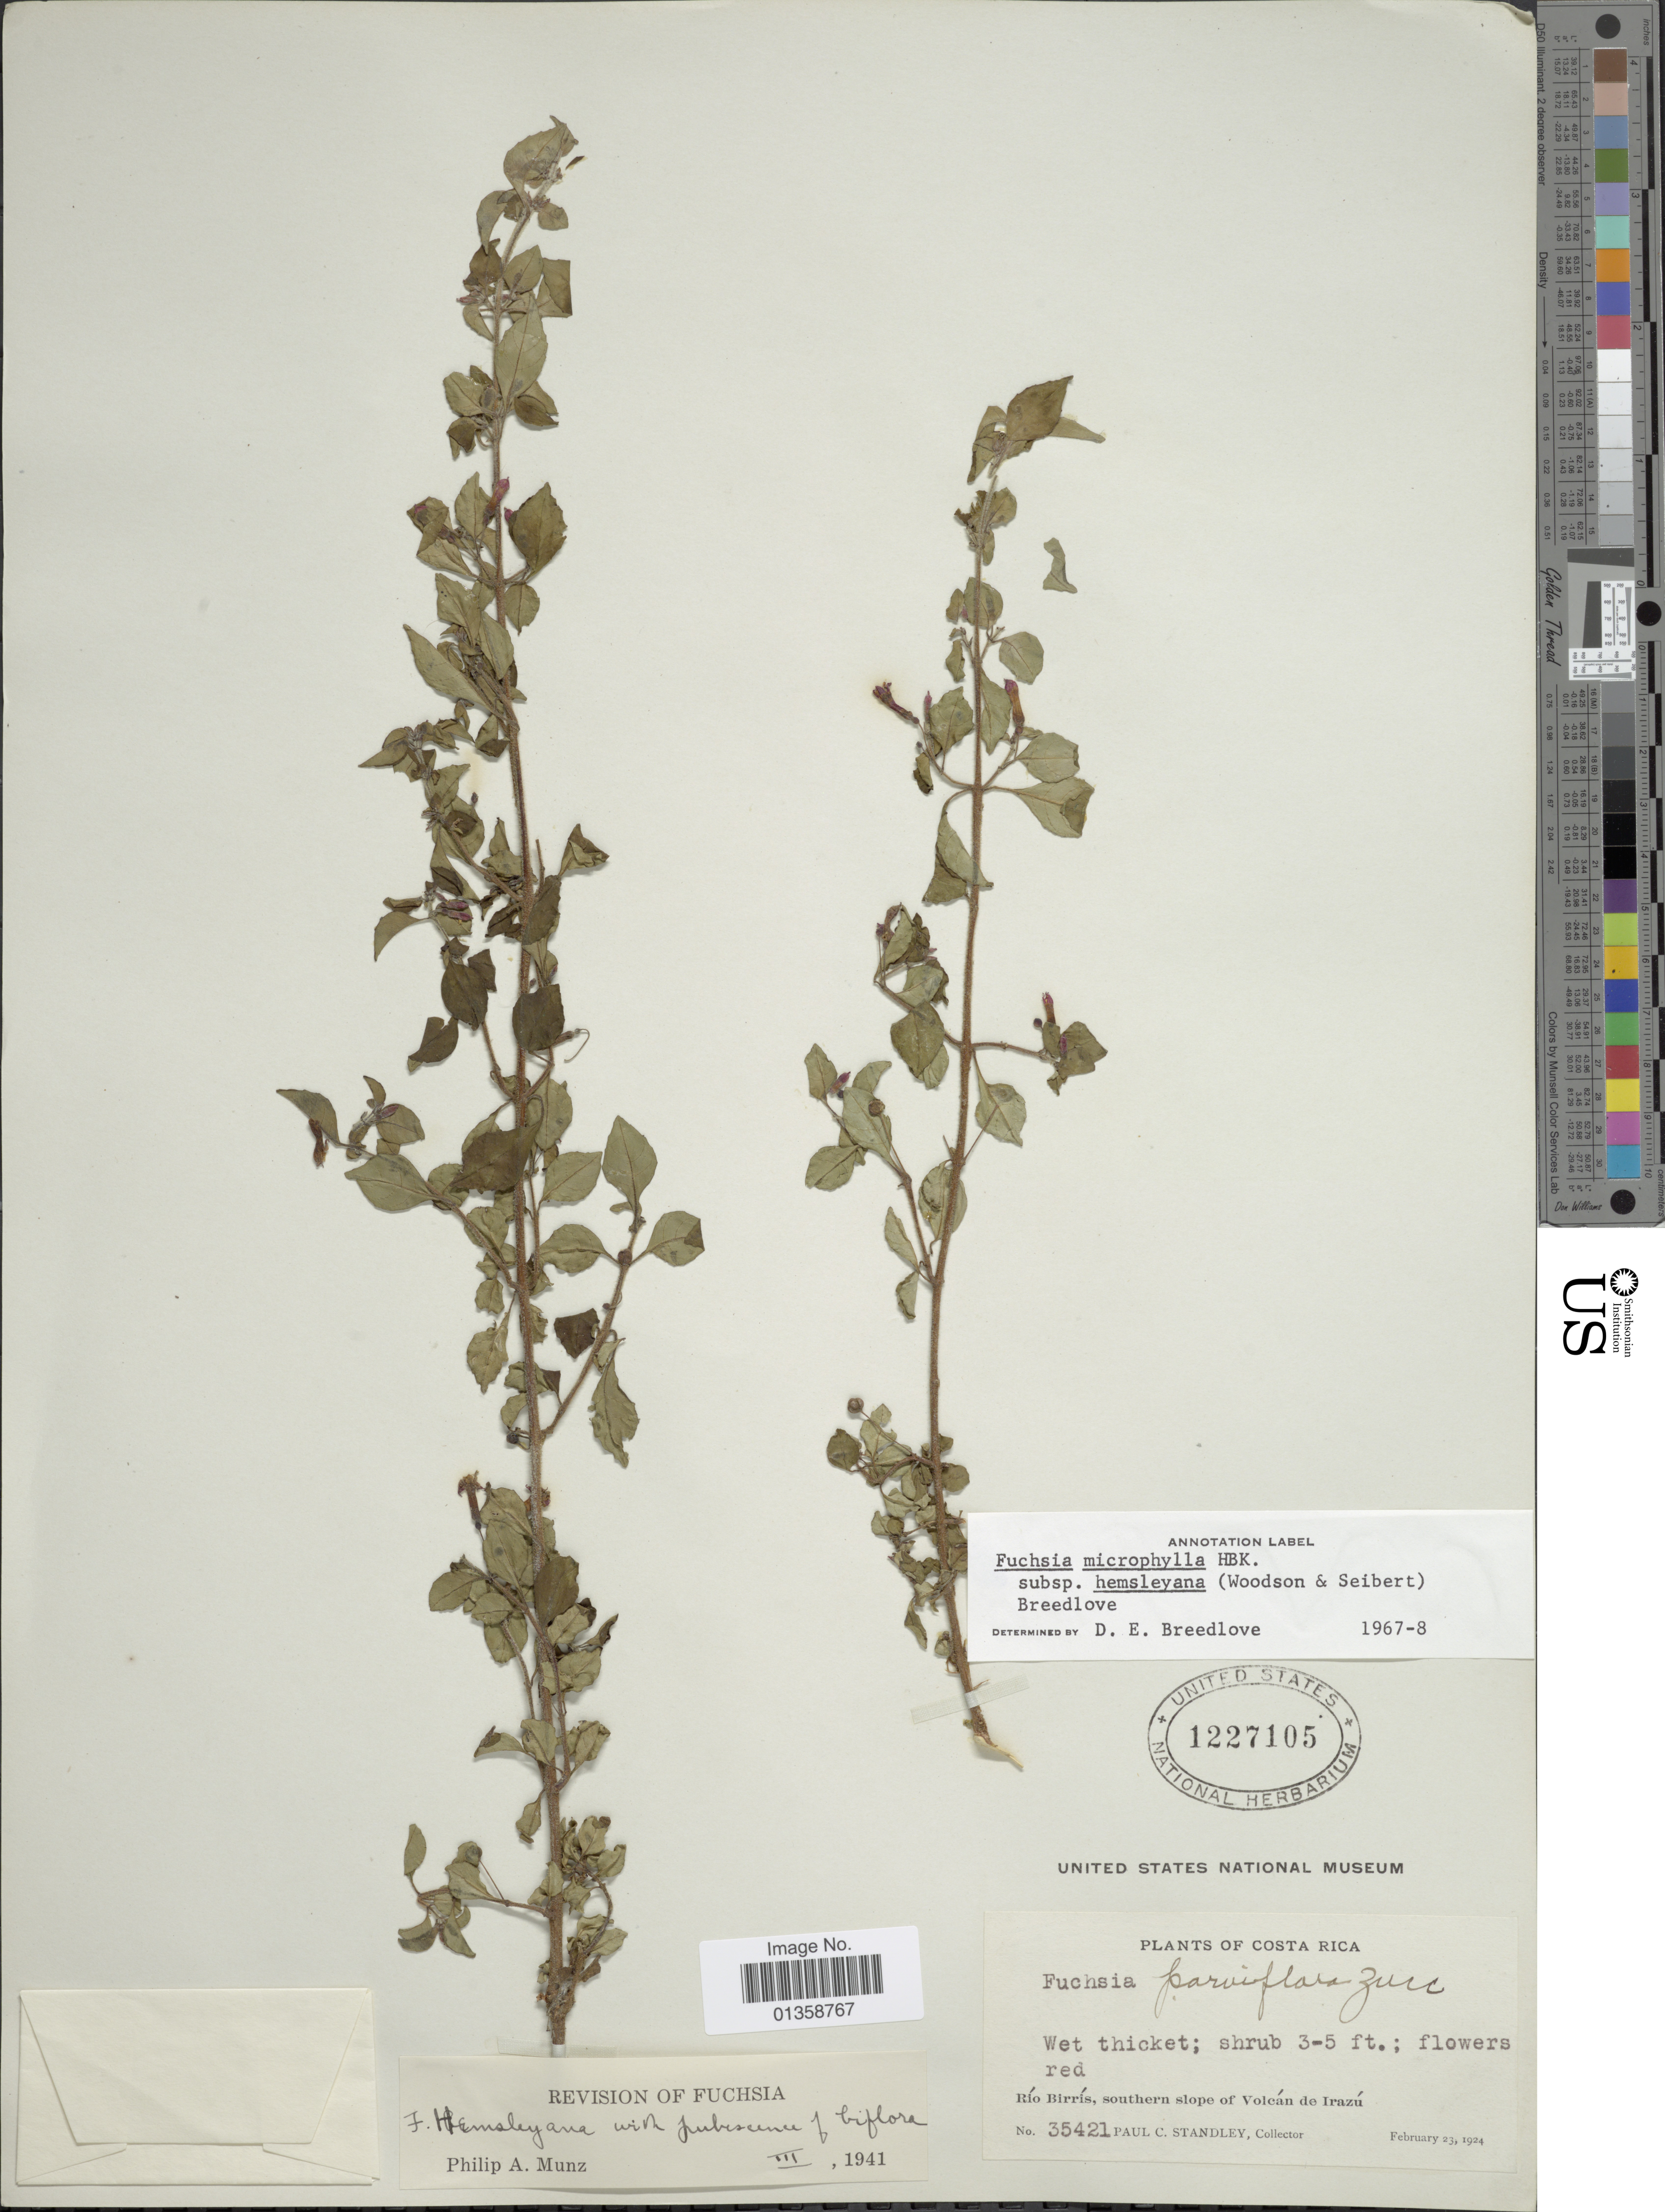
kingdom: Plantae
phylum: Tracheophyta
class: Magnoliopsida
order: Myrtales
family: Onagraceae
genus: Fuchsia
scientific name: Fuchsia microphylla subsp. hemsleyana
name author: (Woodson & Seibert) Breedlove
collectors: P. C. Standley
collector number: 35421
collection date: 1924-02-23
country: Costa Rica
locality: Río Birrís, southern slope of Volcán de Irazú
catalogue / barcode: US 1227105